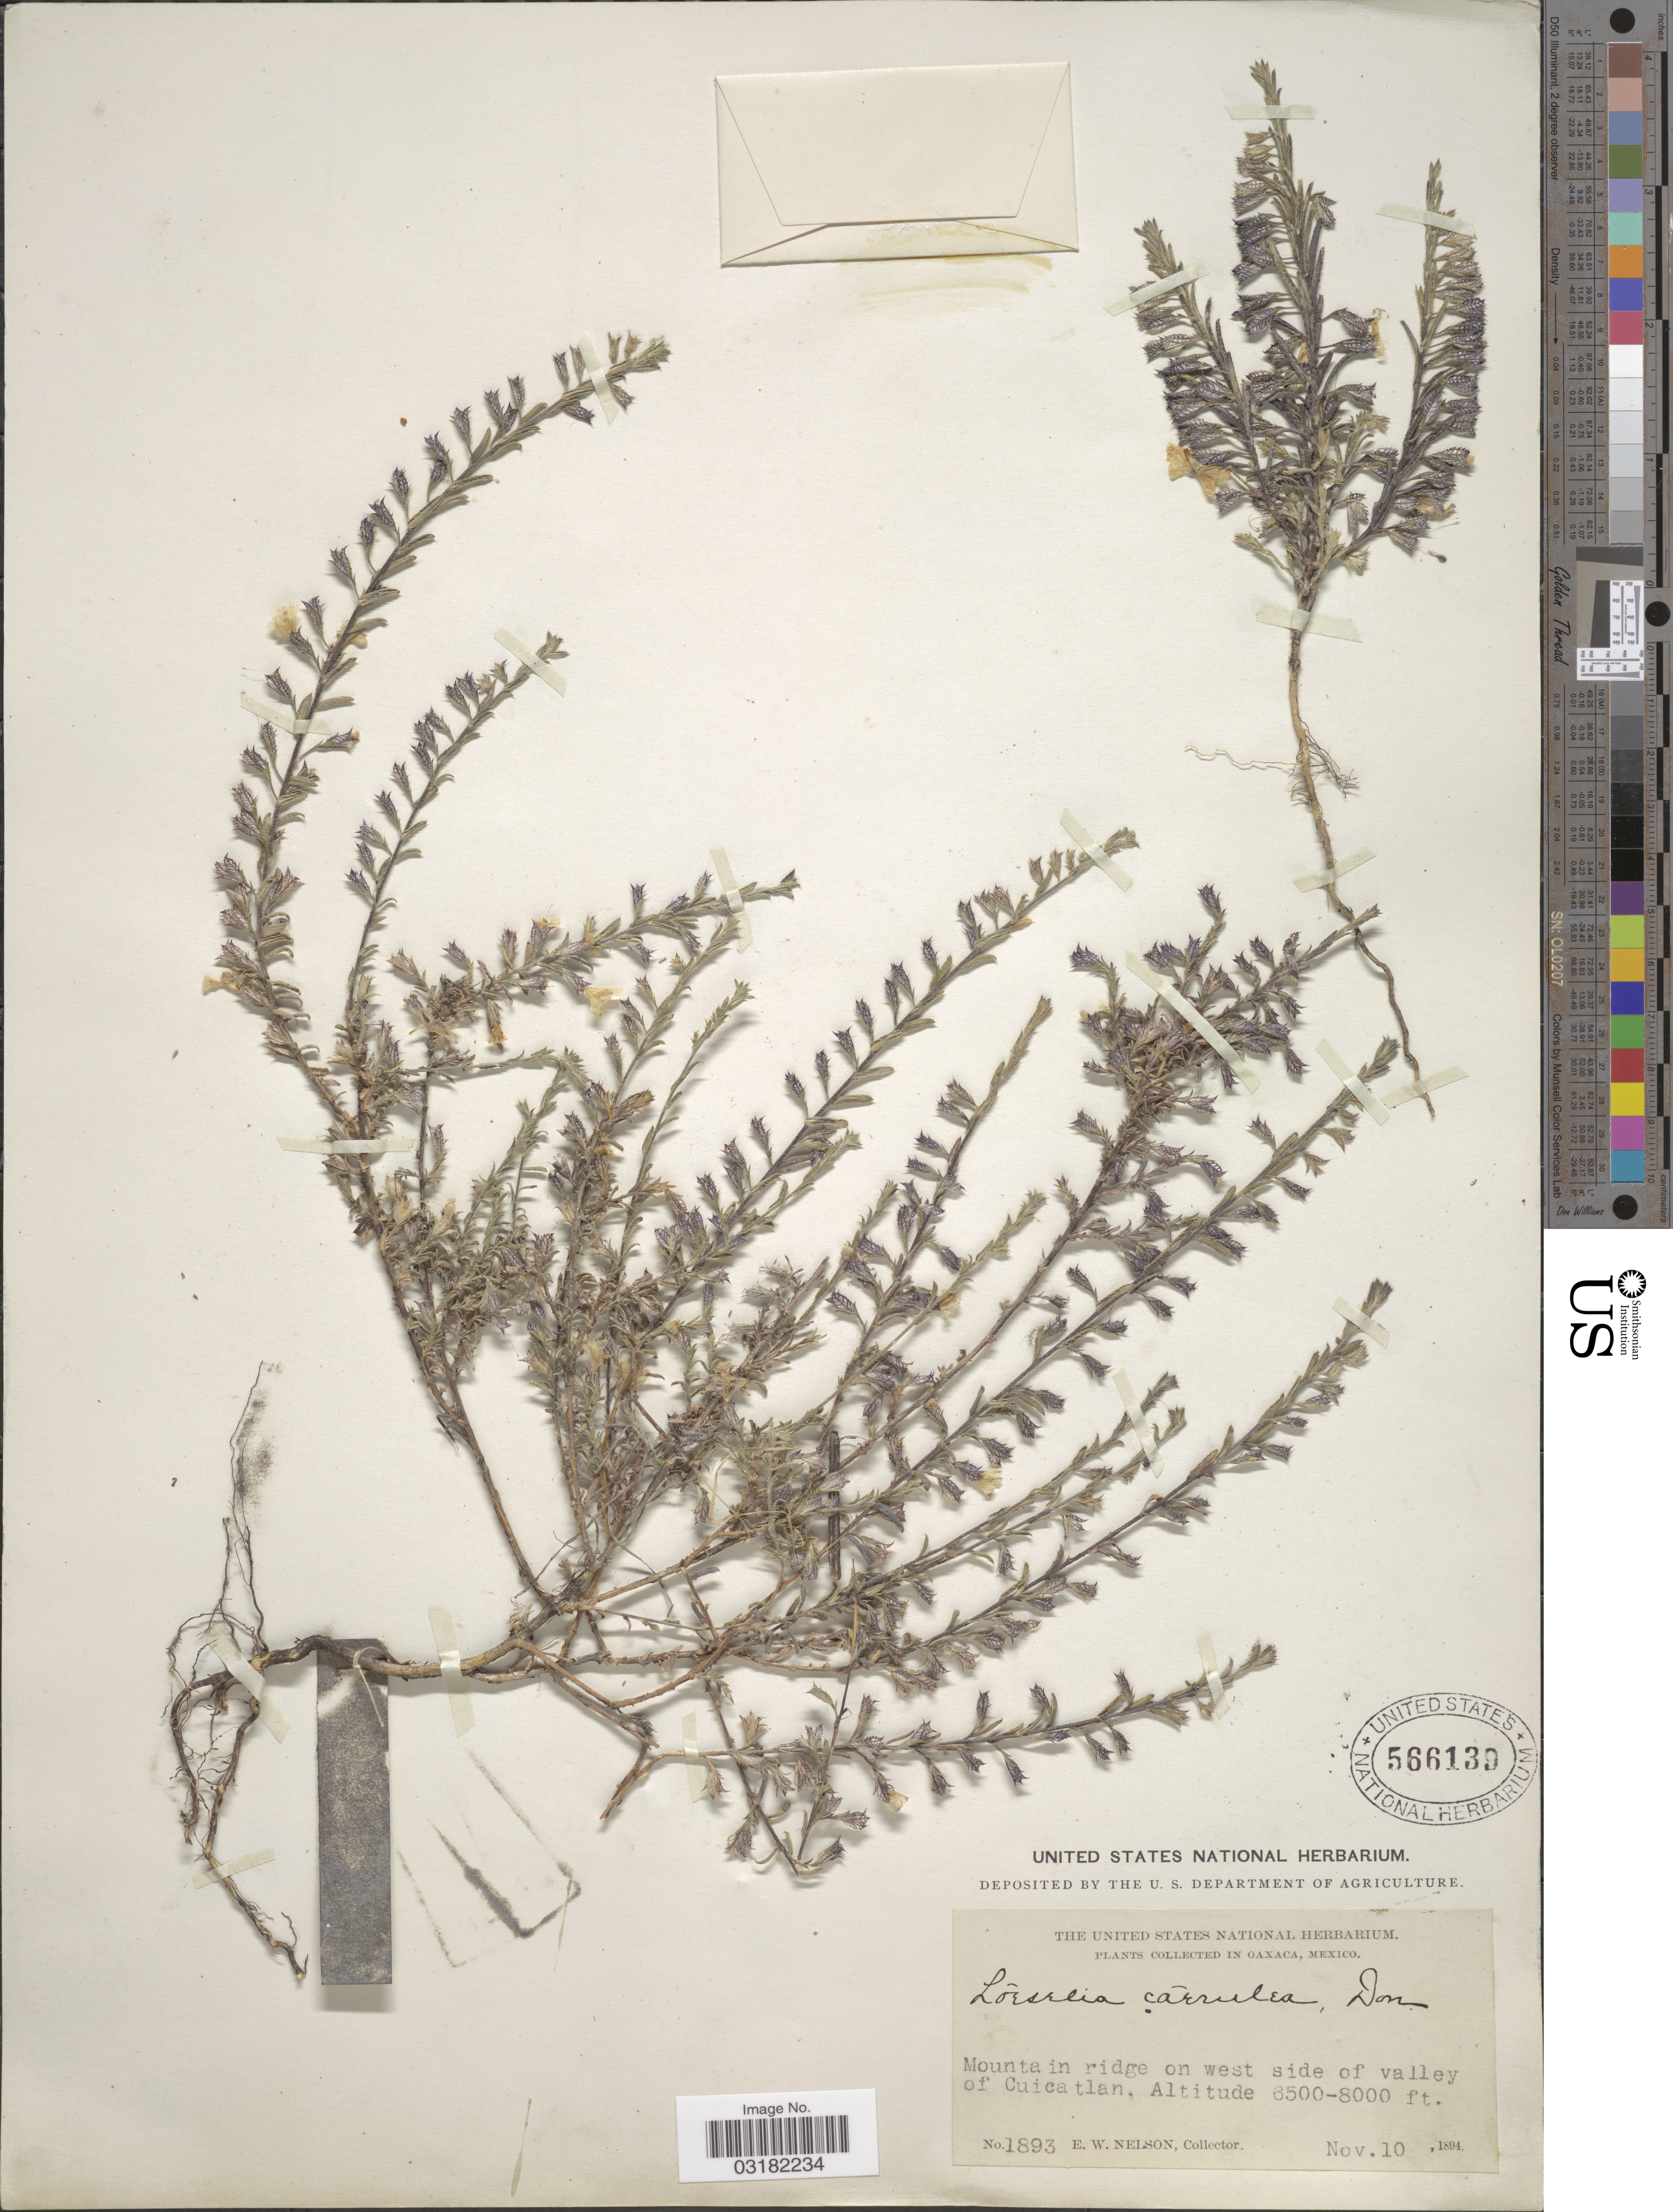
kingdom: Plantae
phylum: Tracheophyta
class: Magnoliopsida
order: Ericales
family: Polemoniaceae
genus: Loeselia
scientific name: Loeselia caerulea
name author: (Cav.) G. Don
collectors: E. W. Nelson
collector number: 1893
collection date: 1894-11-10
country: Mexico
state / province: Oaxaca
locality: Mountain ridge on west side of valley of Cuicatlan.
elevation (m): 1981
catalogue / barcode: US 566139